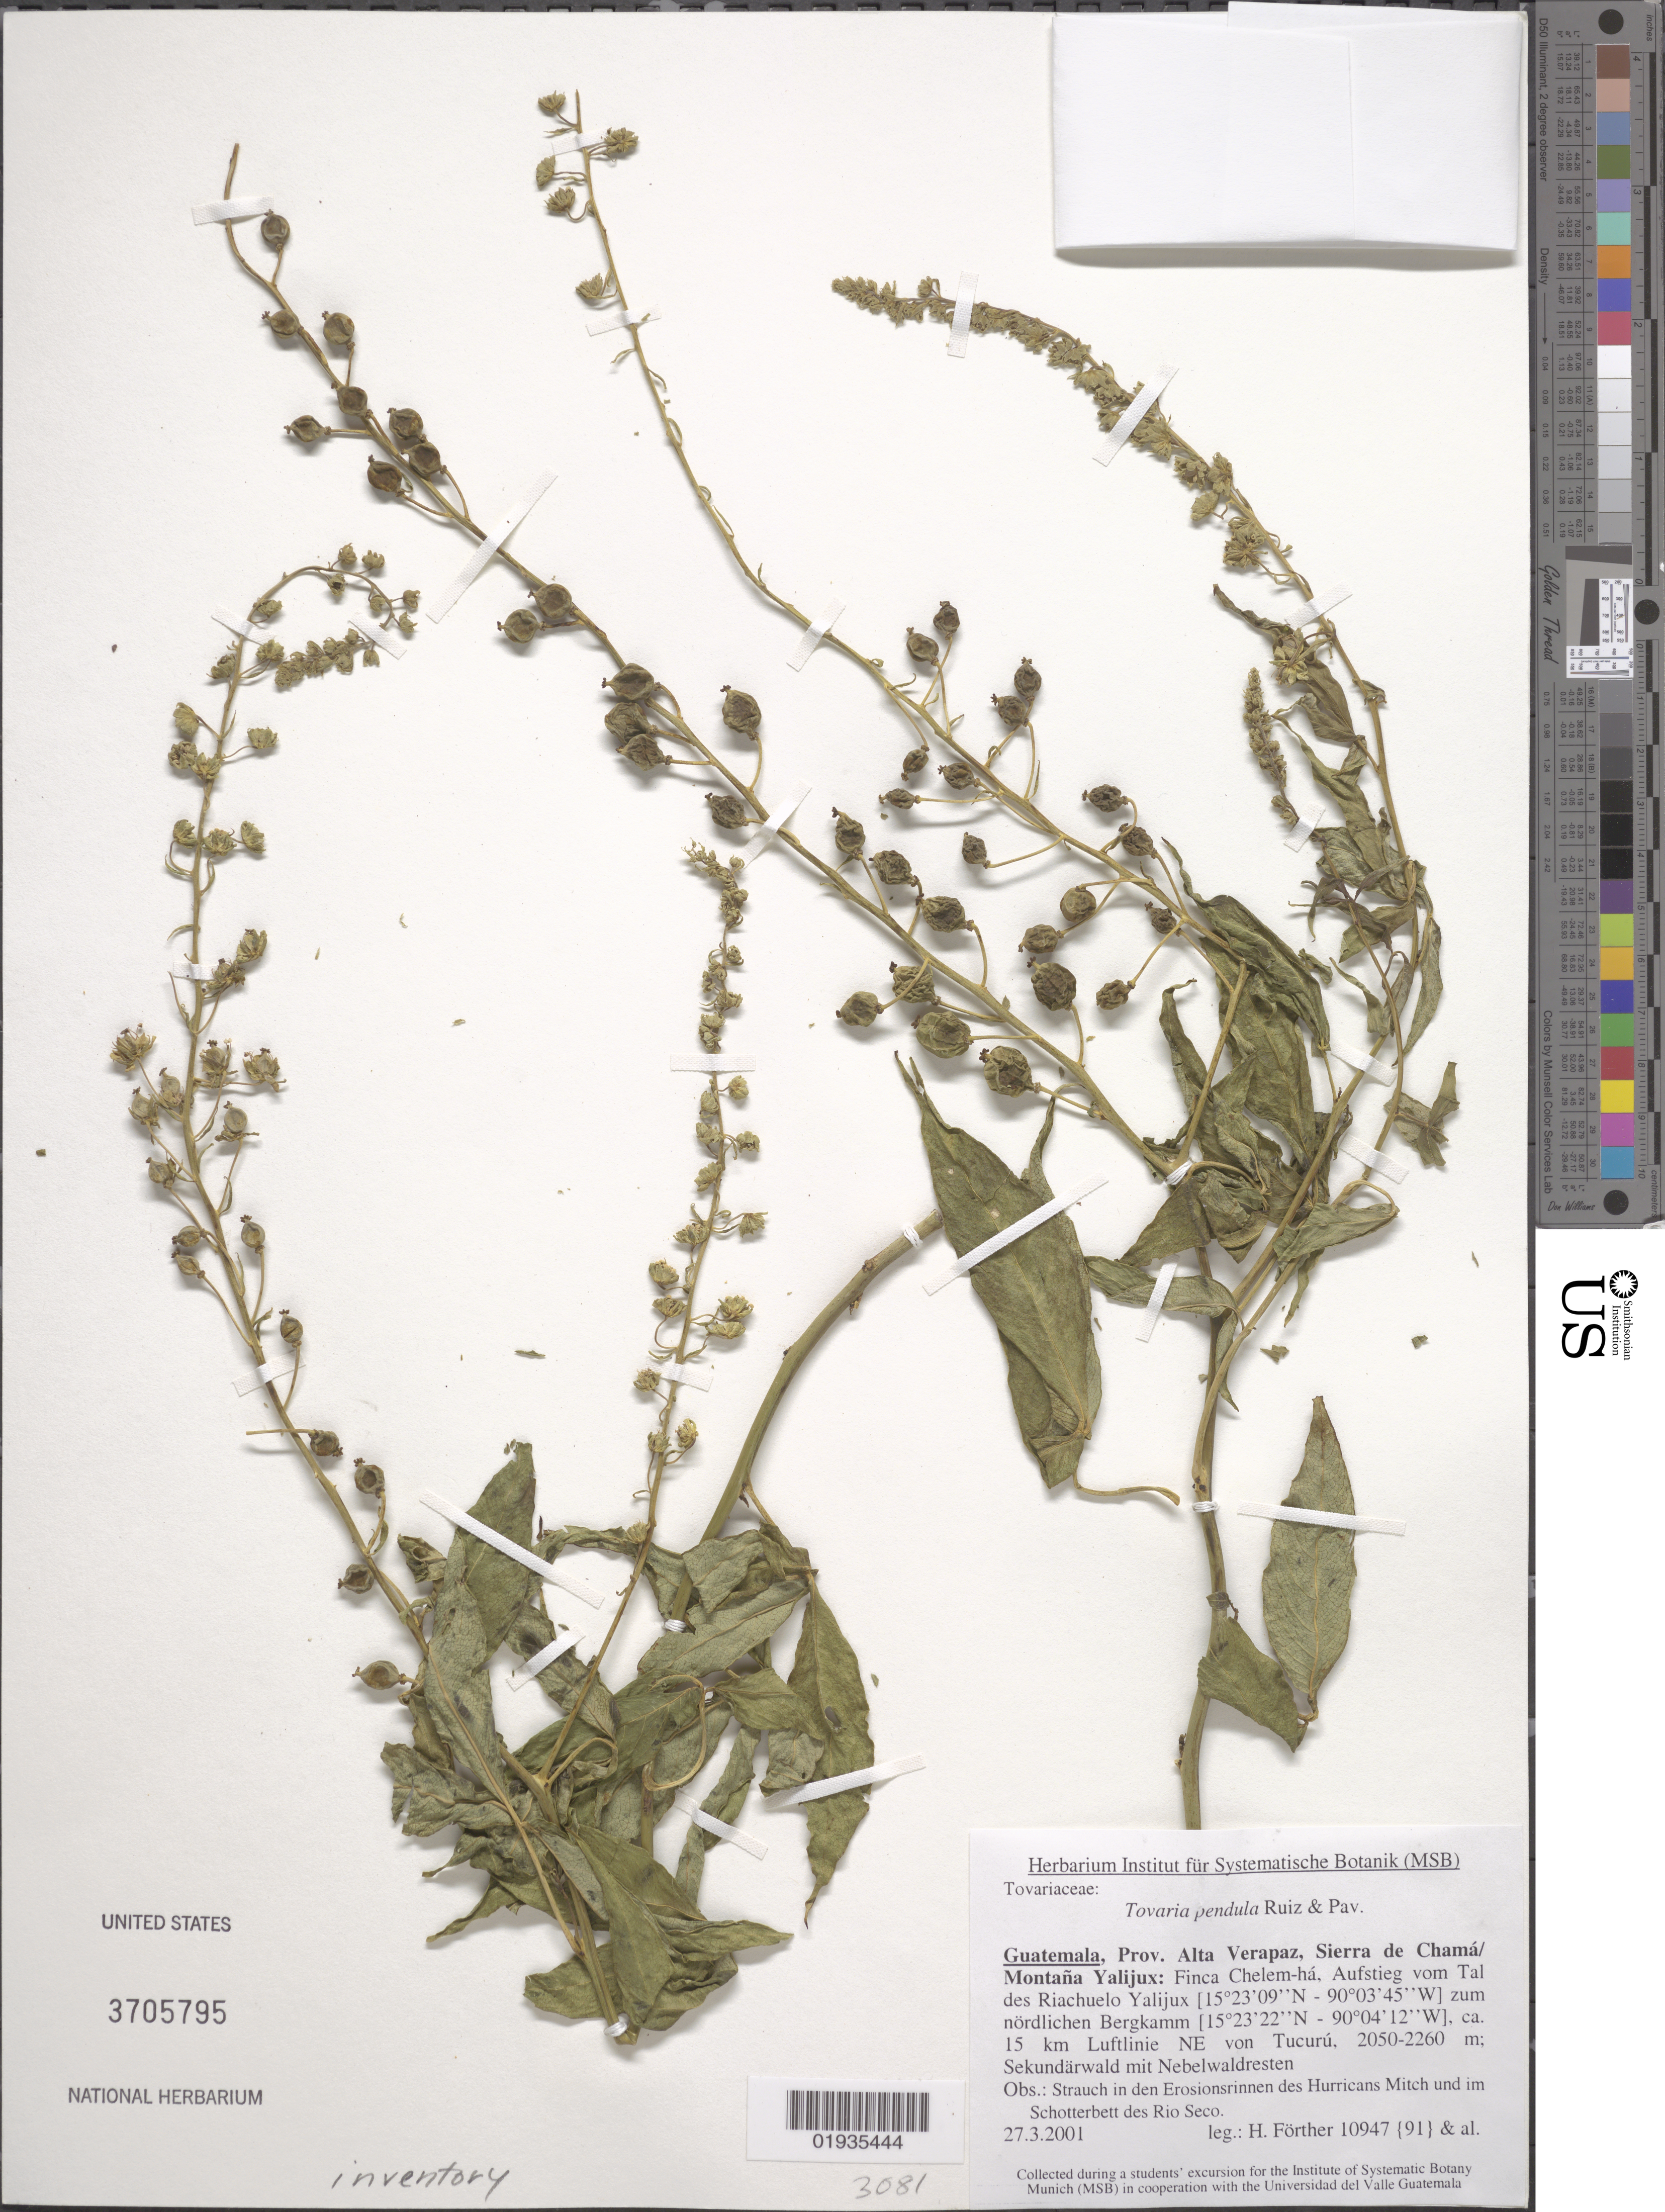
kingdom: Plantae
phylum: Tracheophyta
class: Magnoliopsida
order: Brassicales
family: Tovariaceae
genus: Tovaria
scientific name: Tovaria pendula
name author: Ruiz & Pav.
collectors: H. Fôrther et al.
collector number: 10947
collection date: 2001-03-27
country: Guatemala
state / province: Alta Verapaz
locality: Sierra de Chamá/ Finca Chelem-há. Ascent from the valley of the Riachuelo Yalijux to the northern ridge, about 15 km airline NE of Tucurú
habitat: Secondary forest with fog forest remnants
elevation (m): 2050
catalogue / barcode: US 3705795